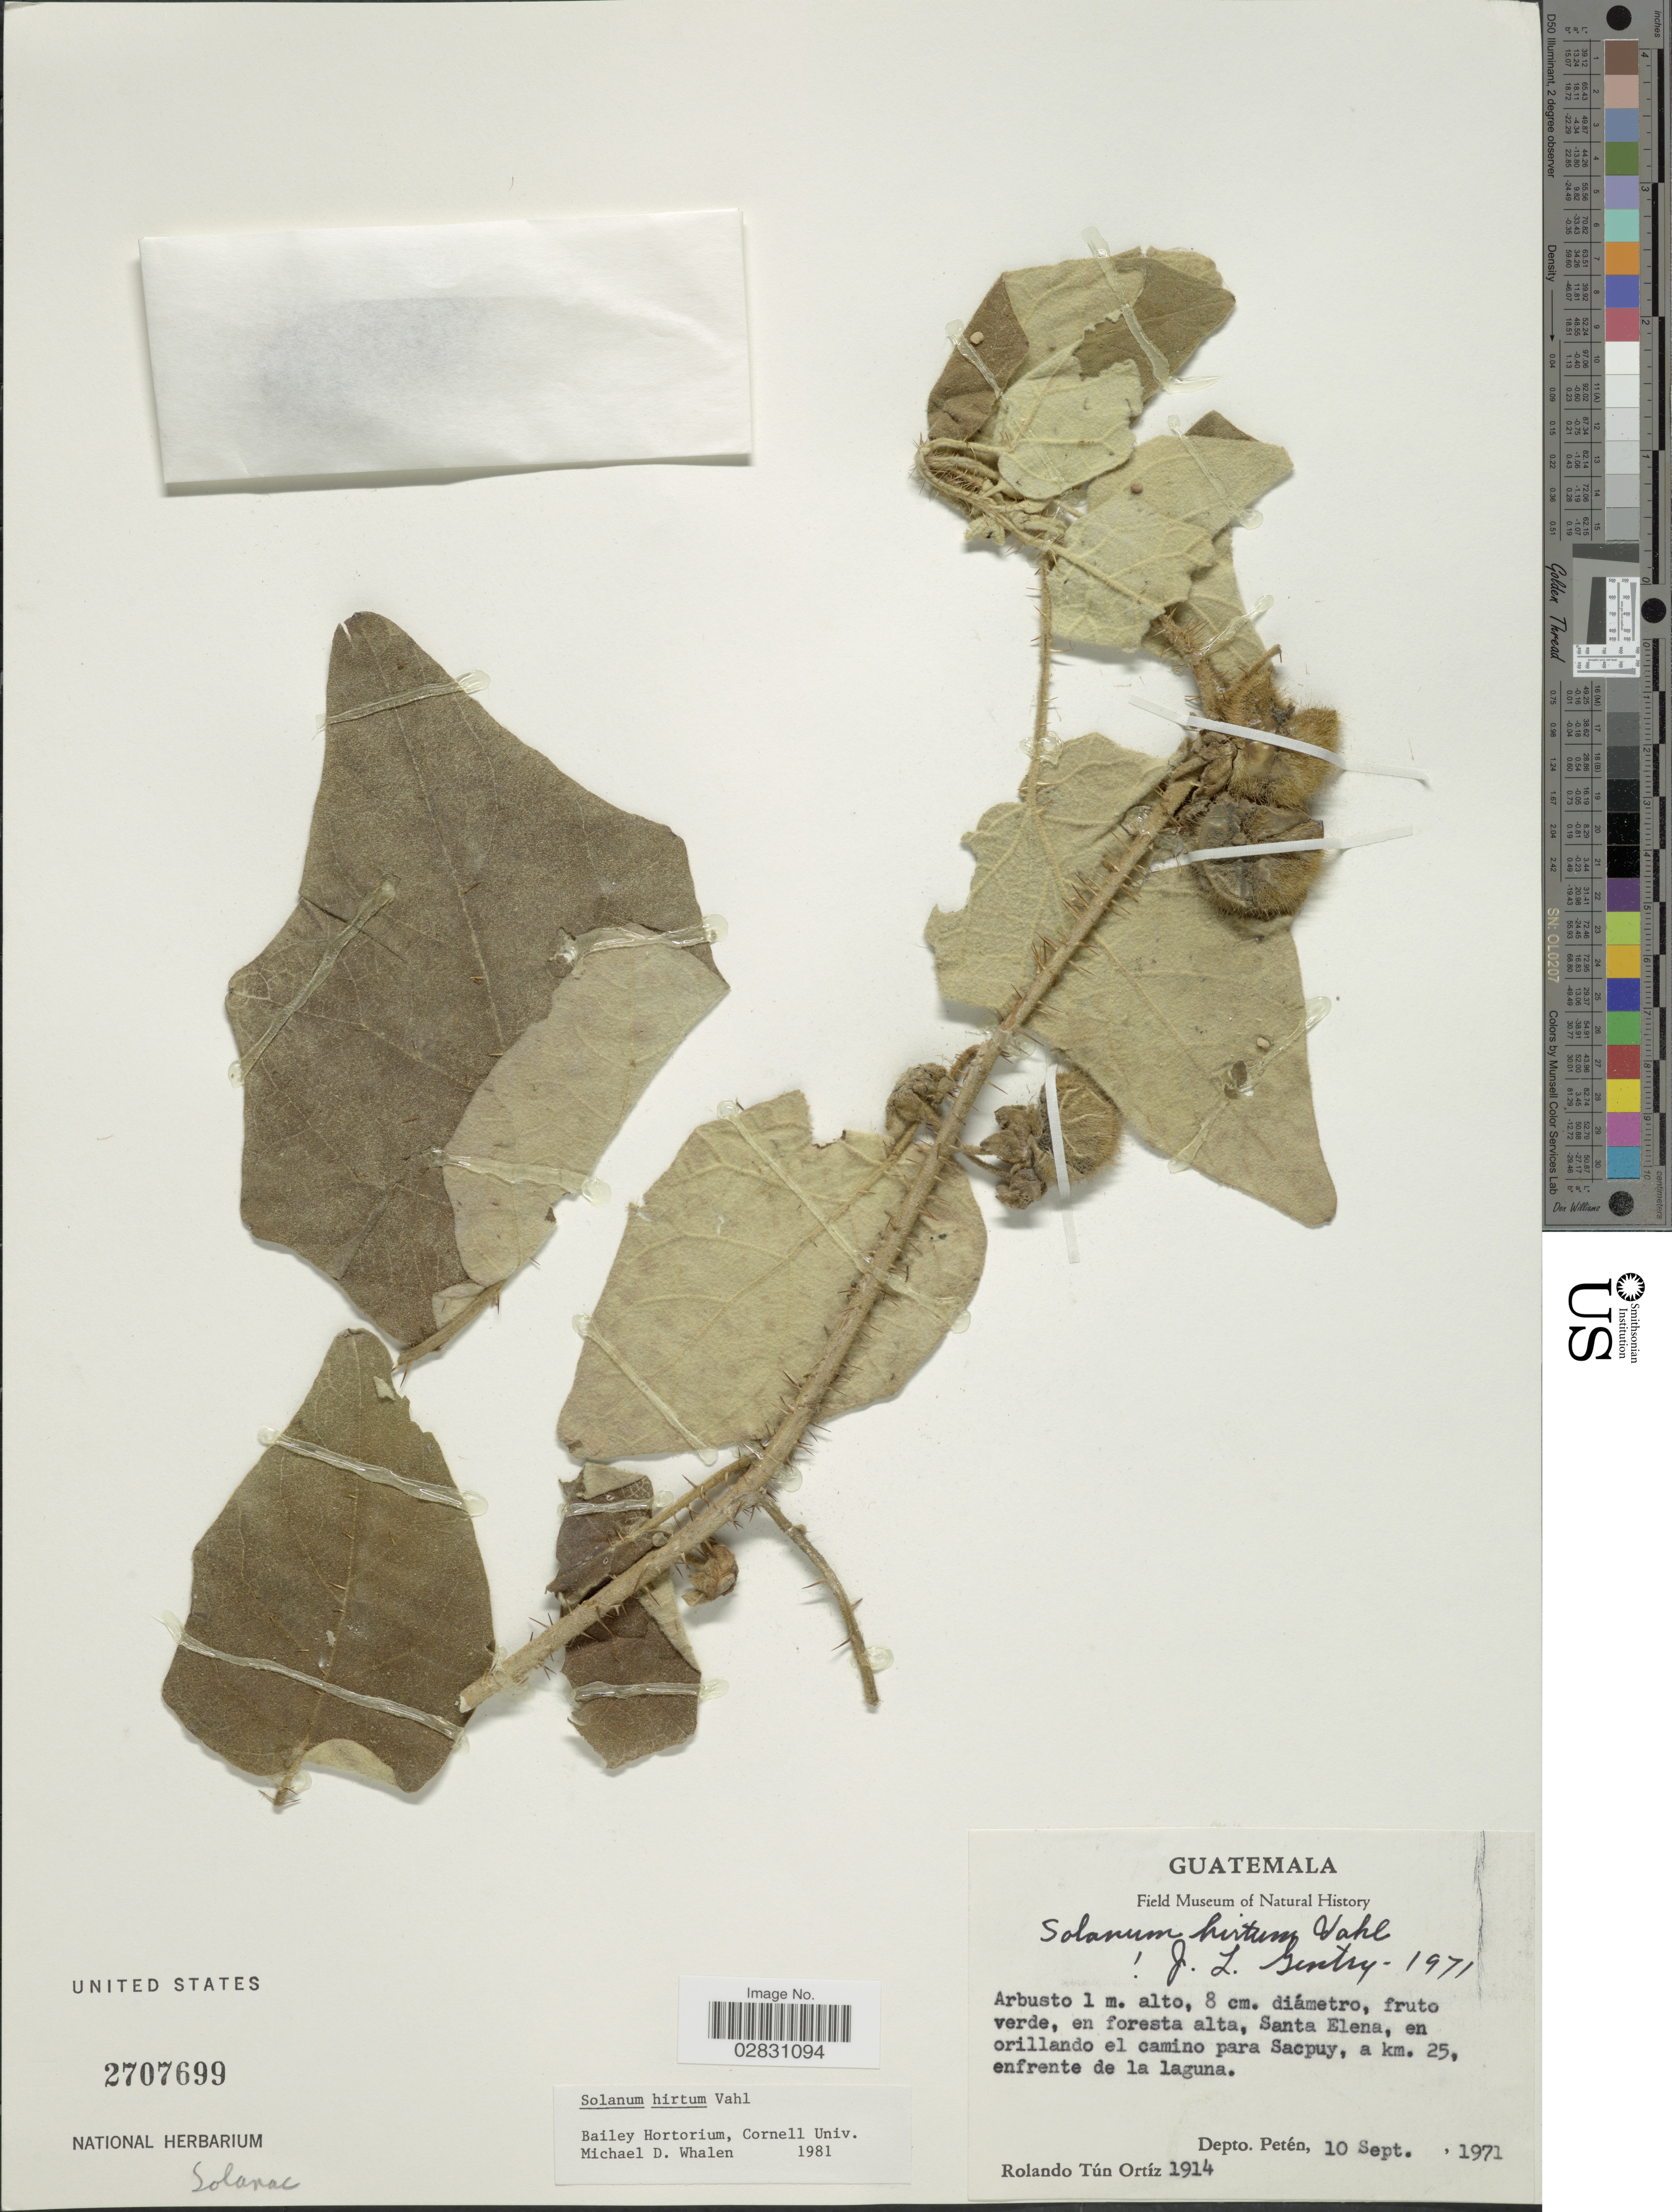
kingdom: Plantae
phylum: Tracheophyta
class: Magnoliopsida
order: Solanales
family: Solanaceae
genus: Solanum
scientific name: Solanum hirtum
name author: Vahl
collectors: R. T. Ortíz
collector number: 1914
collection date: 1971-09-10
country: Guatemala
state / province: El Petén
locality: Santa Elena, en orillando el camino para Sacpuy, a km. 25, enfrente de la laguna, Depto. Petén.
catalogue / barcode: US 2707699